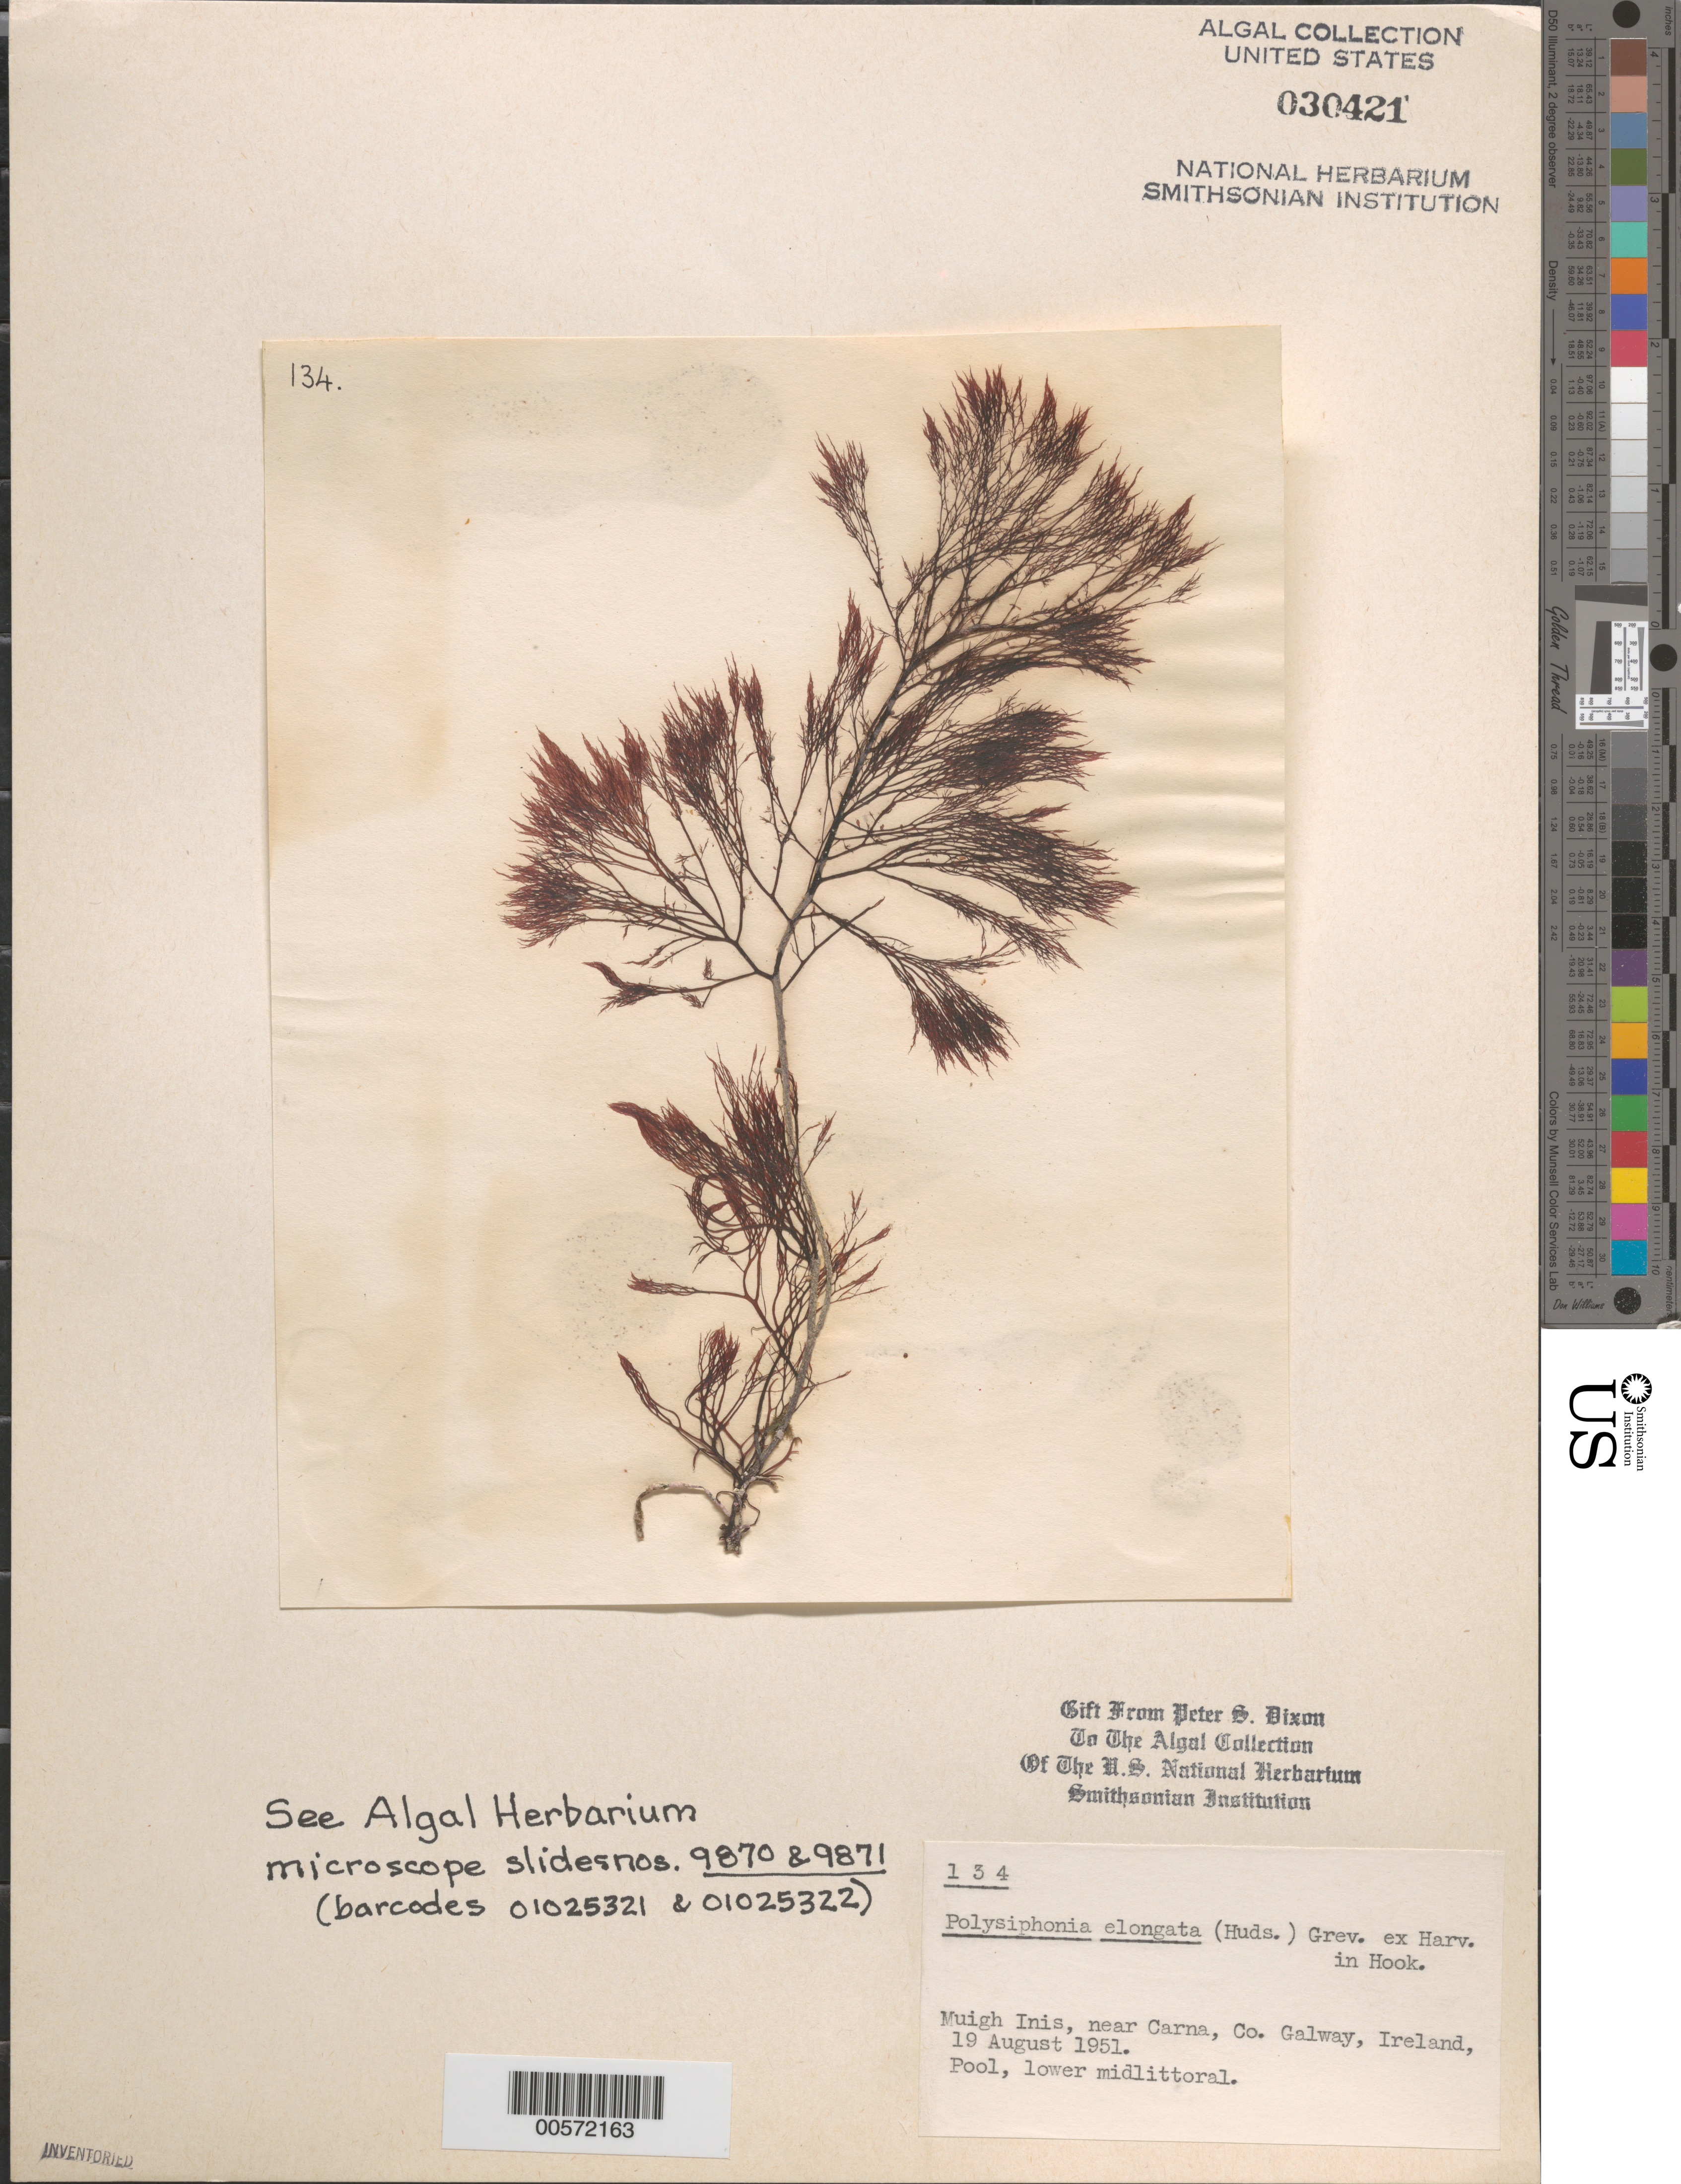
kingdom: Plantae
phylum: Rhodophyta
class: Florideophyceae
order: Ceramiales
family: Rhodomelaceae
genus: Carradoriella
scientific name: Carradoriella elongata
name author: (Hudson) Savoie & G.W. Saunders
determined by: Algae name updating Project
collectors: P. S. Dixon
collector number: PSD 134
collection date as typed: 19 Aug 1951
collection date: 1951-08-19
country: Ireland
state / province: Connaught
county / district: Galway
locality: Muigh Inis, near Carna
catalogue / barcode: US 30421